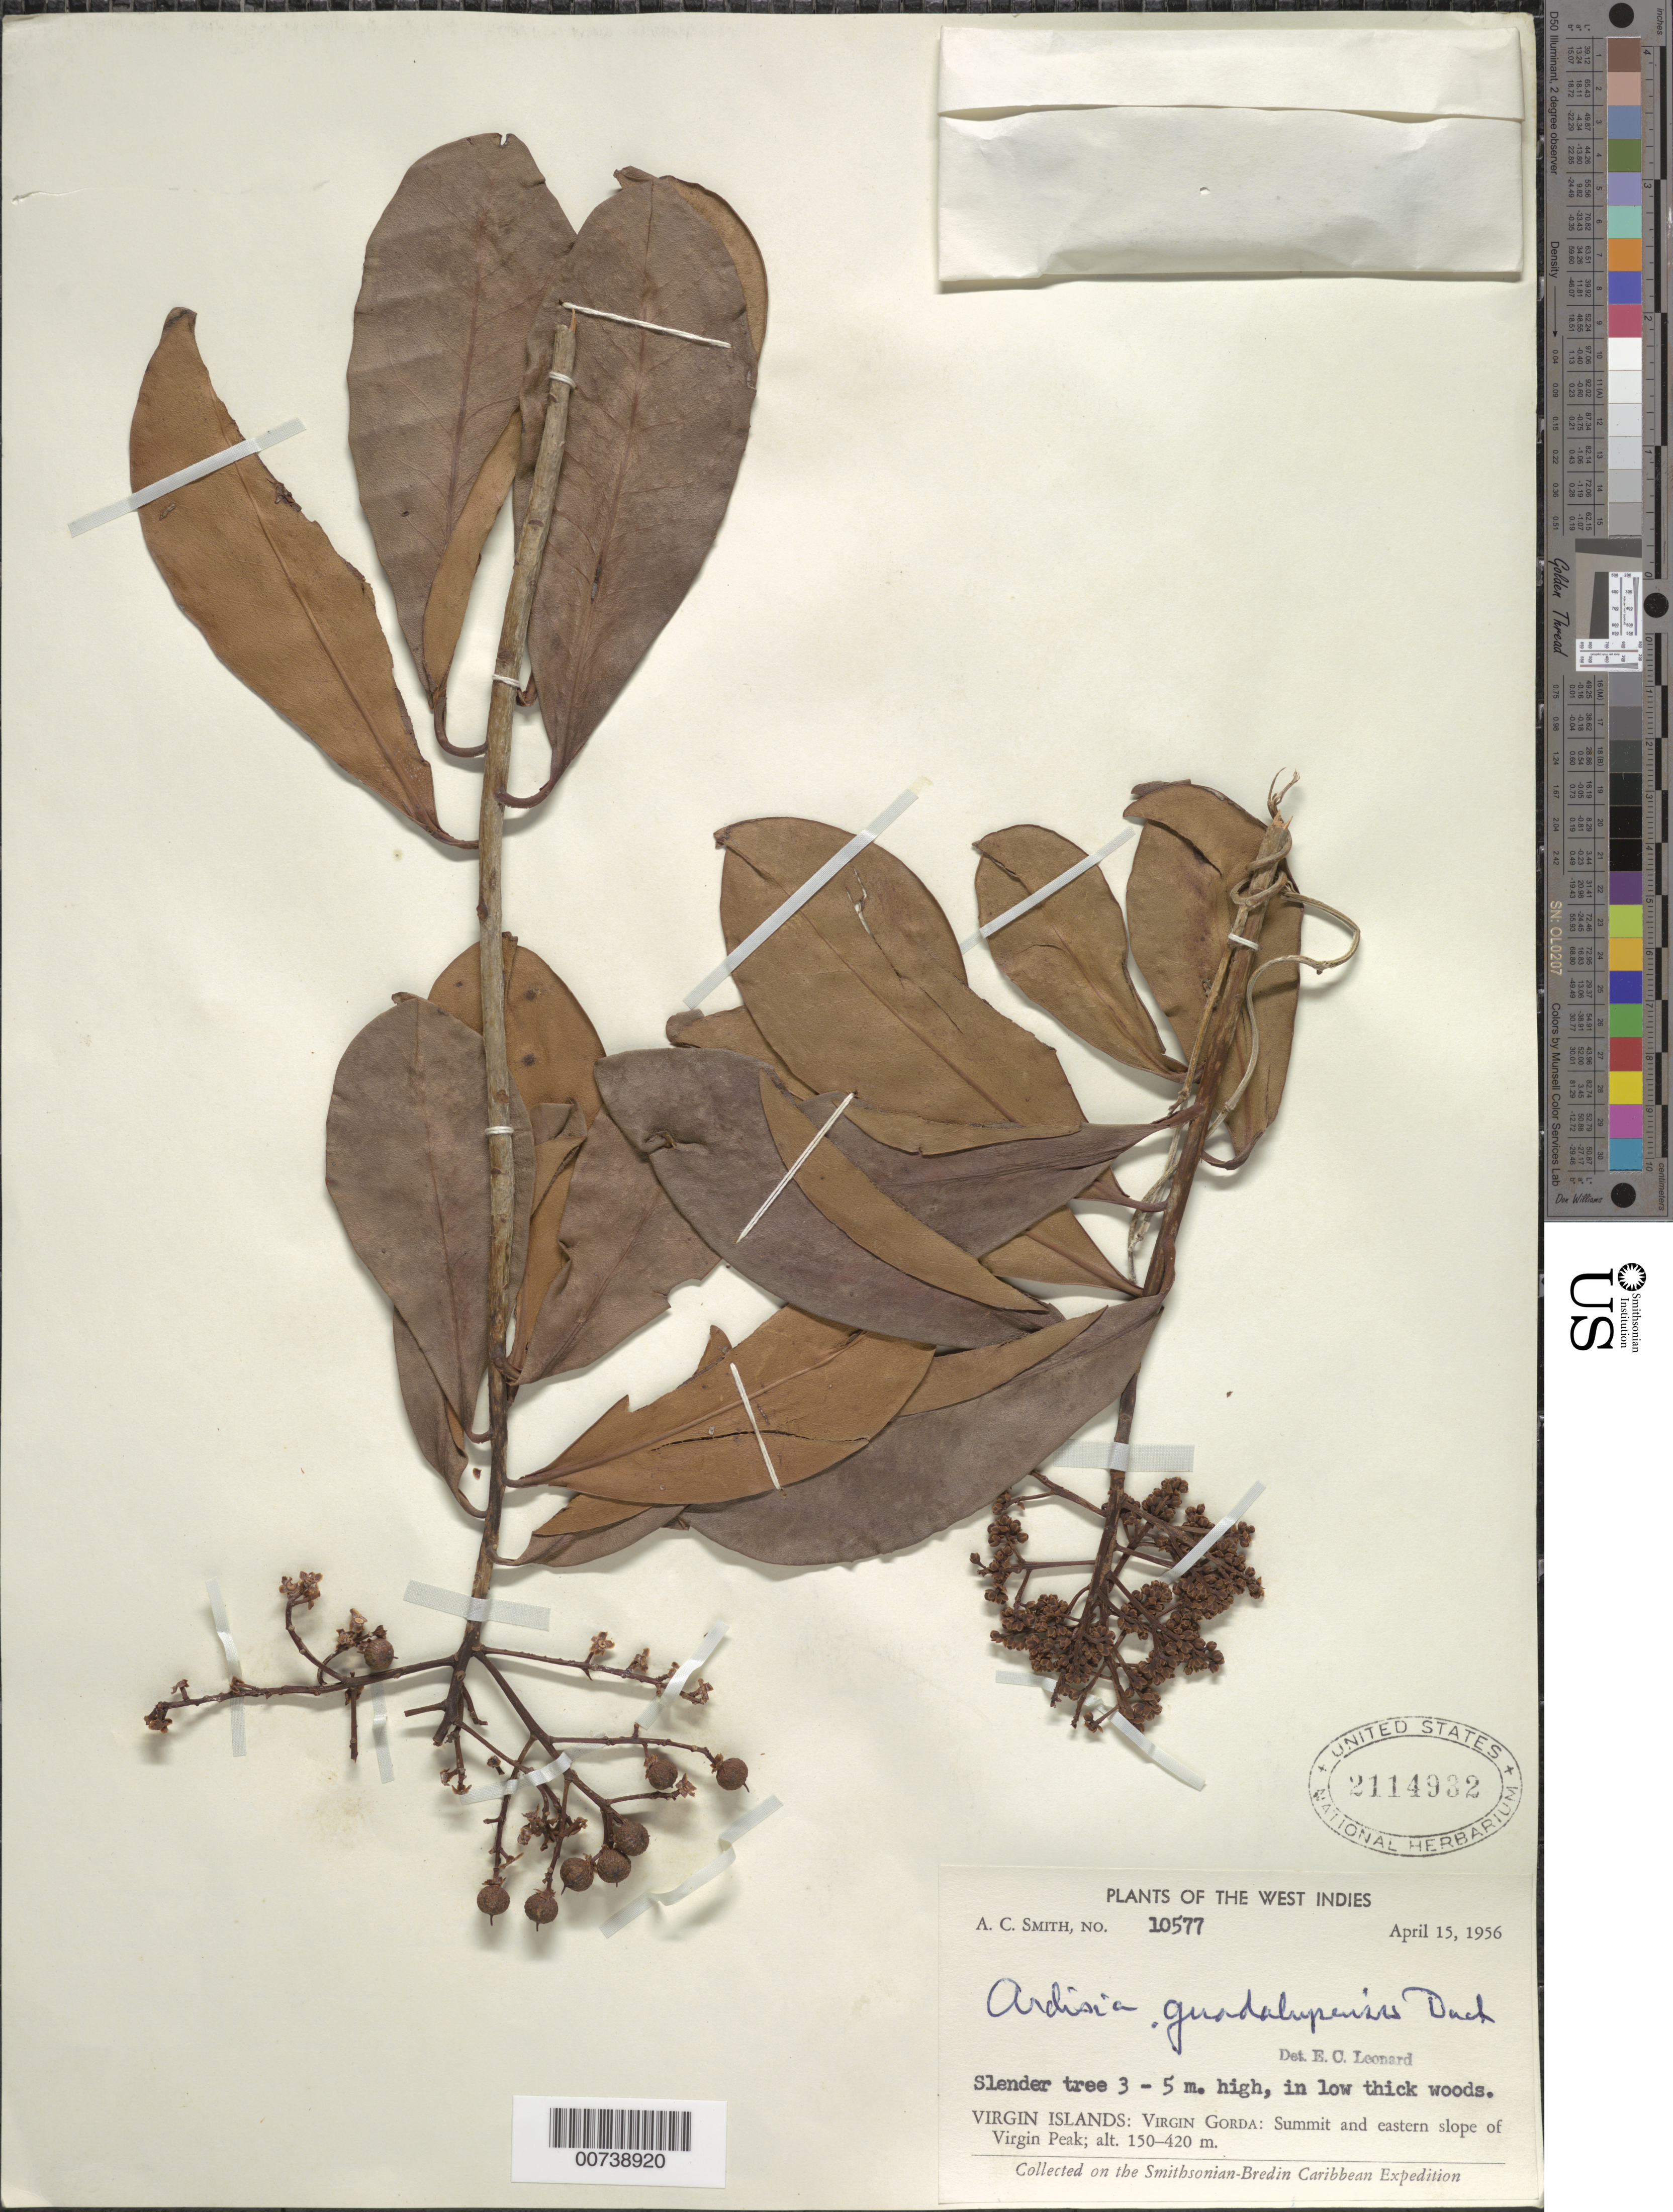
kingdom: Plantae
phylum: Tracheophyta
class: Magnoliopsida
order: Ericales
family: Primulaceae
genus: Ardisia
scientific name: Ardisia obovata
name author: Desv. ex Ham.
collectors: A. C. Smith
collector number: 10577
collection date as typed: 15 Apr 1956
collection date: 1956-04-15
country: British Virgin Islands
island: Virgin Gorda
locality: Summit and eastern slope of Virgin Peak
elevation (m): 150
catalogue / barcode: US 2114932